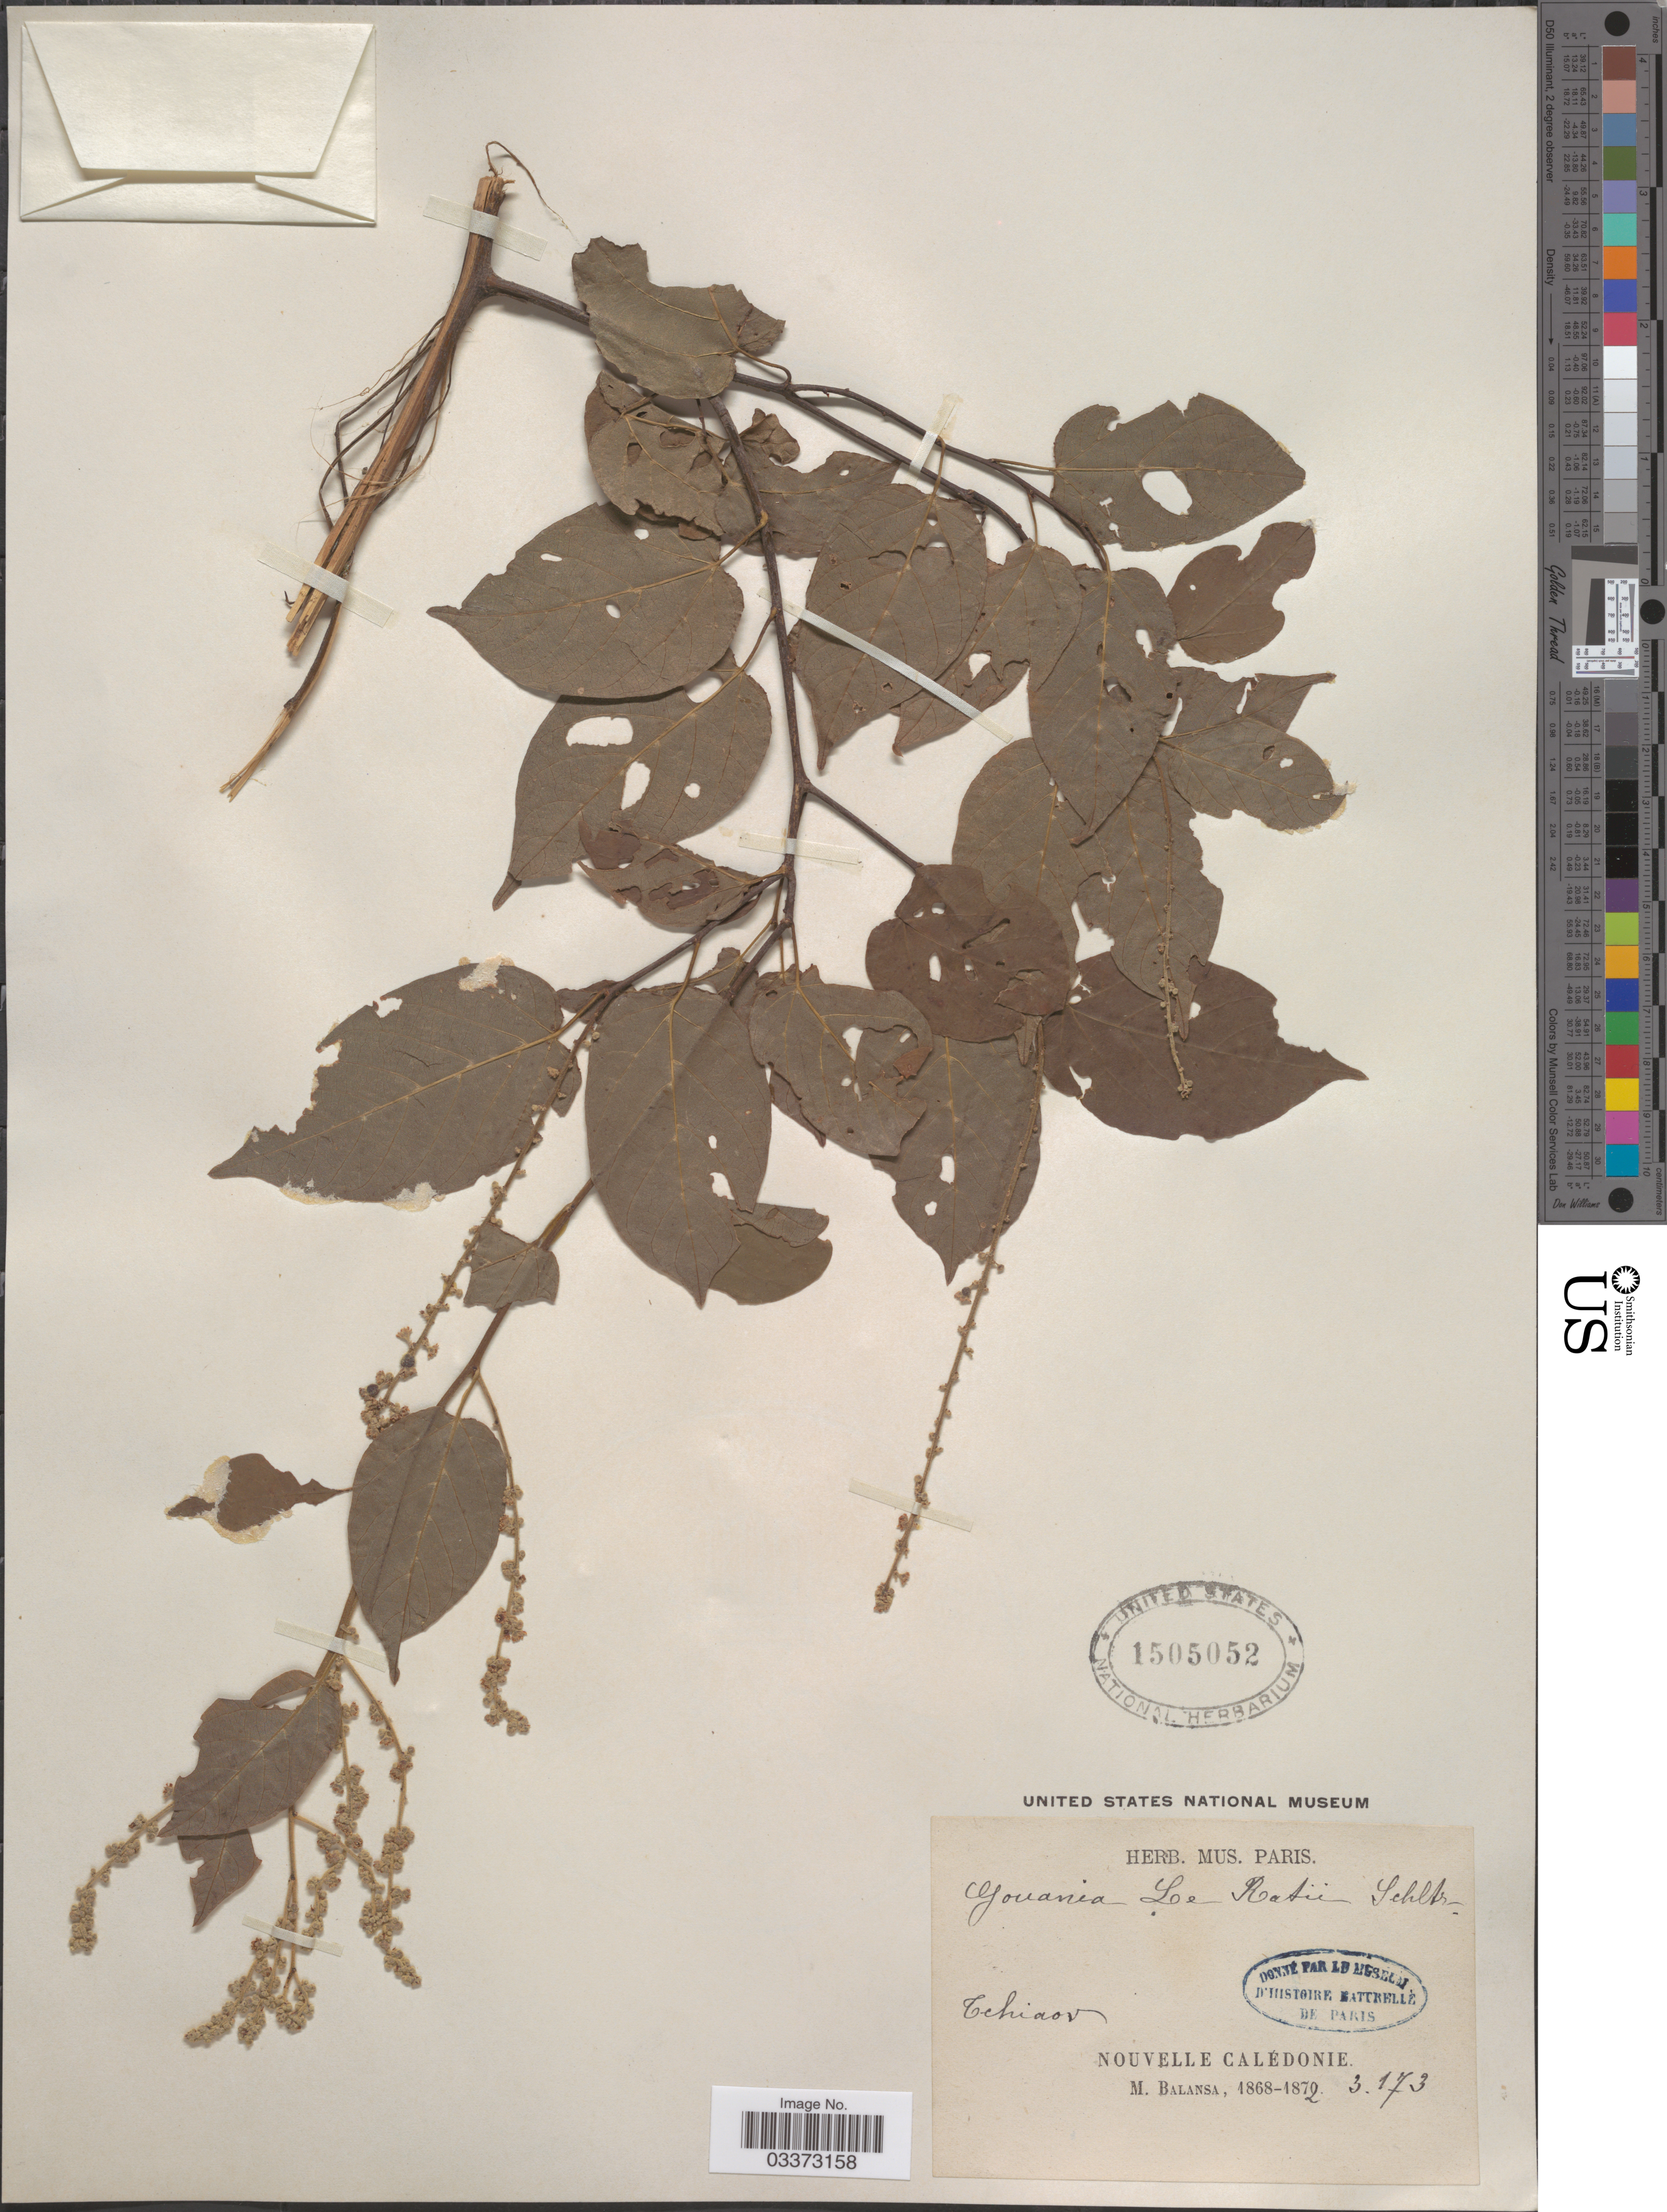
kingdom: Plantae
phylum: Tracheophyta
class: Magnoliopsida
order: Rosales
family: Rhamnaceae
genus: Gouania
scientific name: Gouania leratii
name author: Schltr.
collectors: B. Balansa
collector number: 3173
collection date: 1868/1872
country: New Caledonia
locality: Tchiaov [interpreted]. Nouvelle Calédonie.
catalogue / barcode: US 1505052